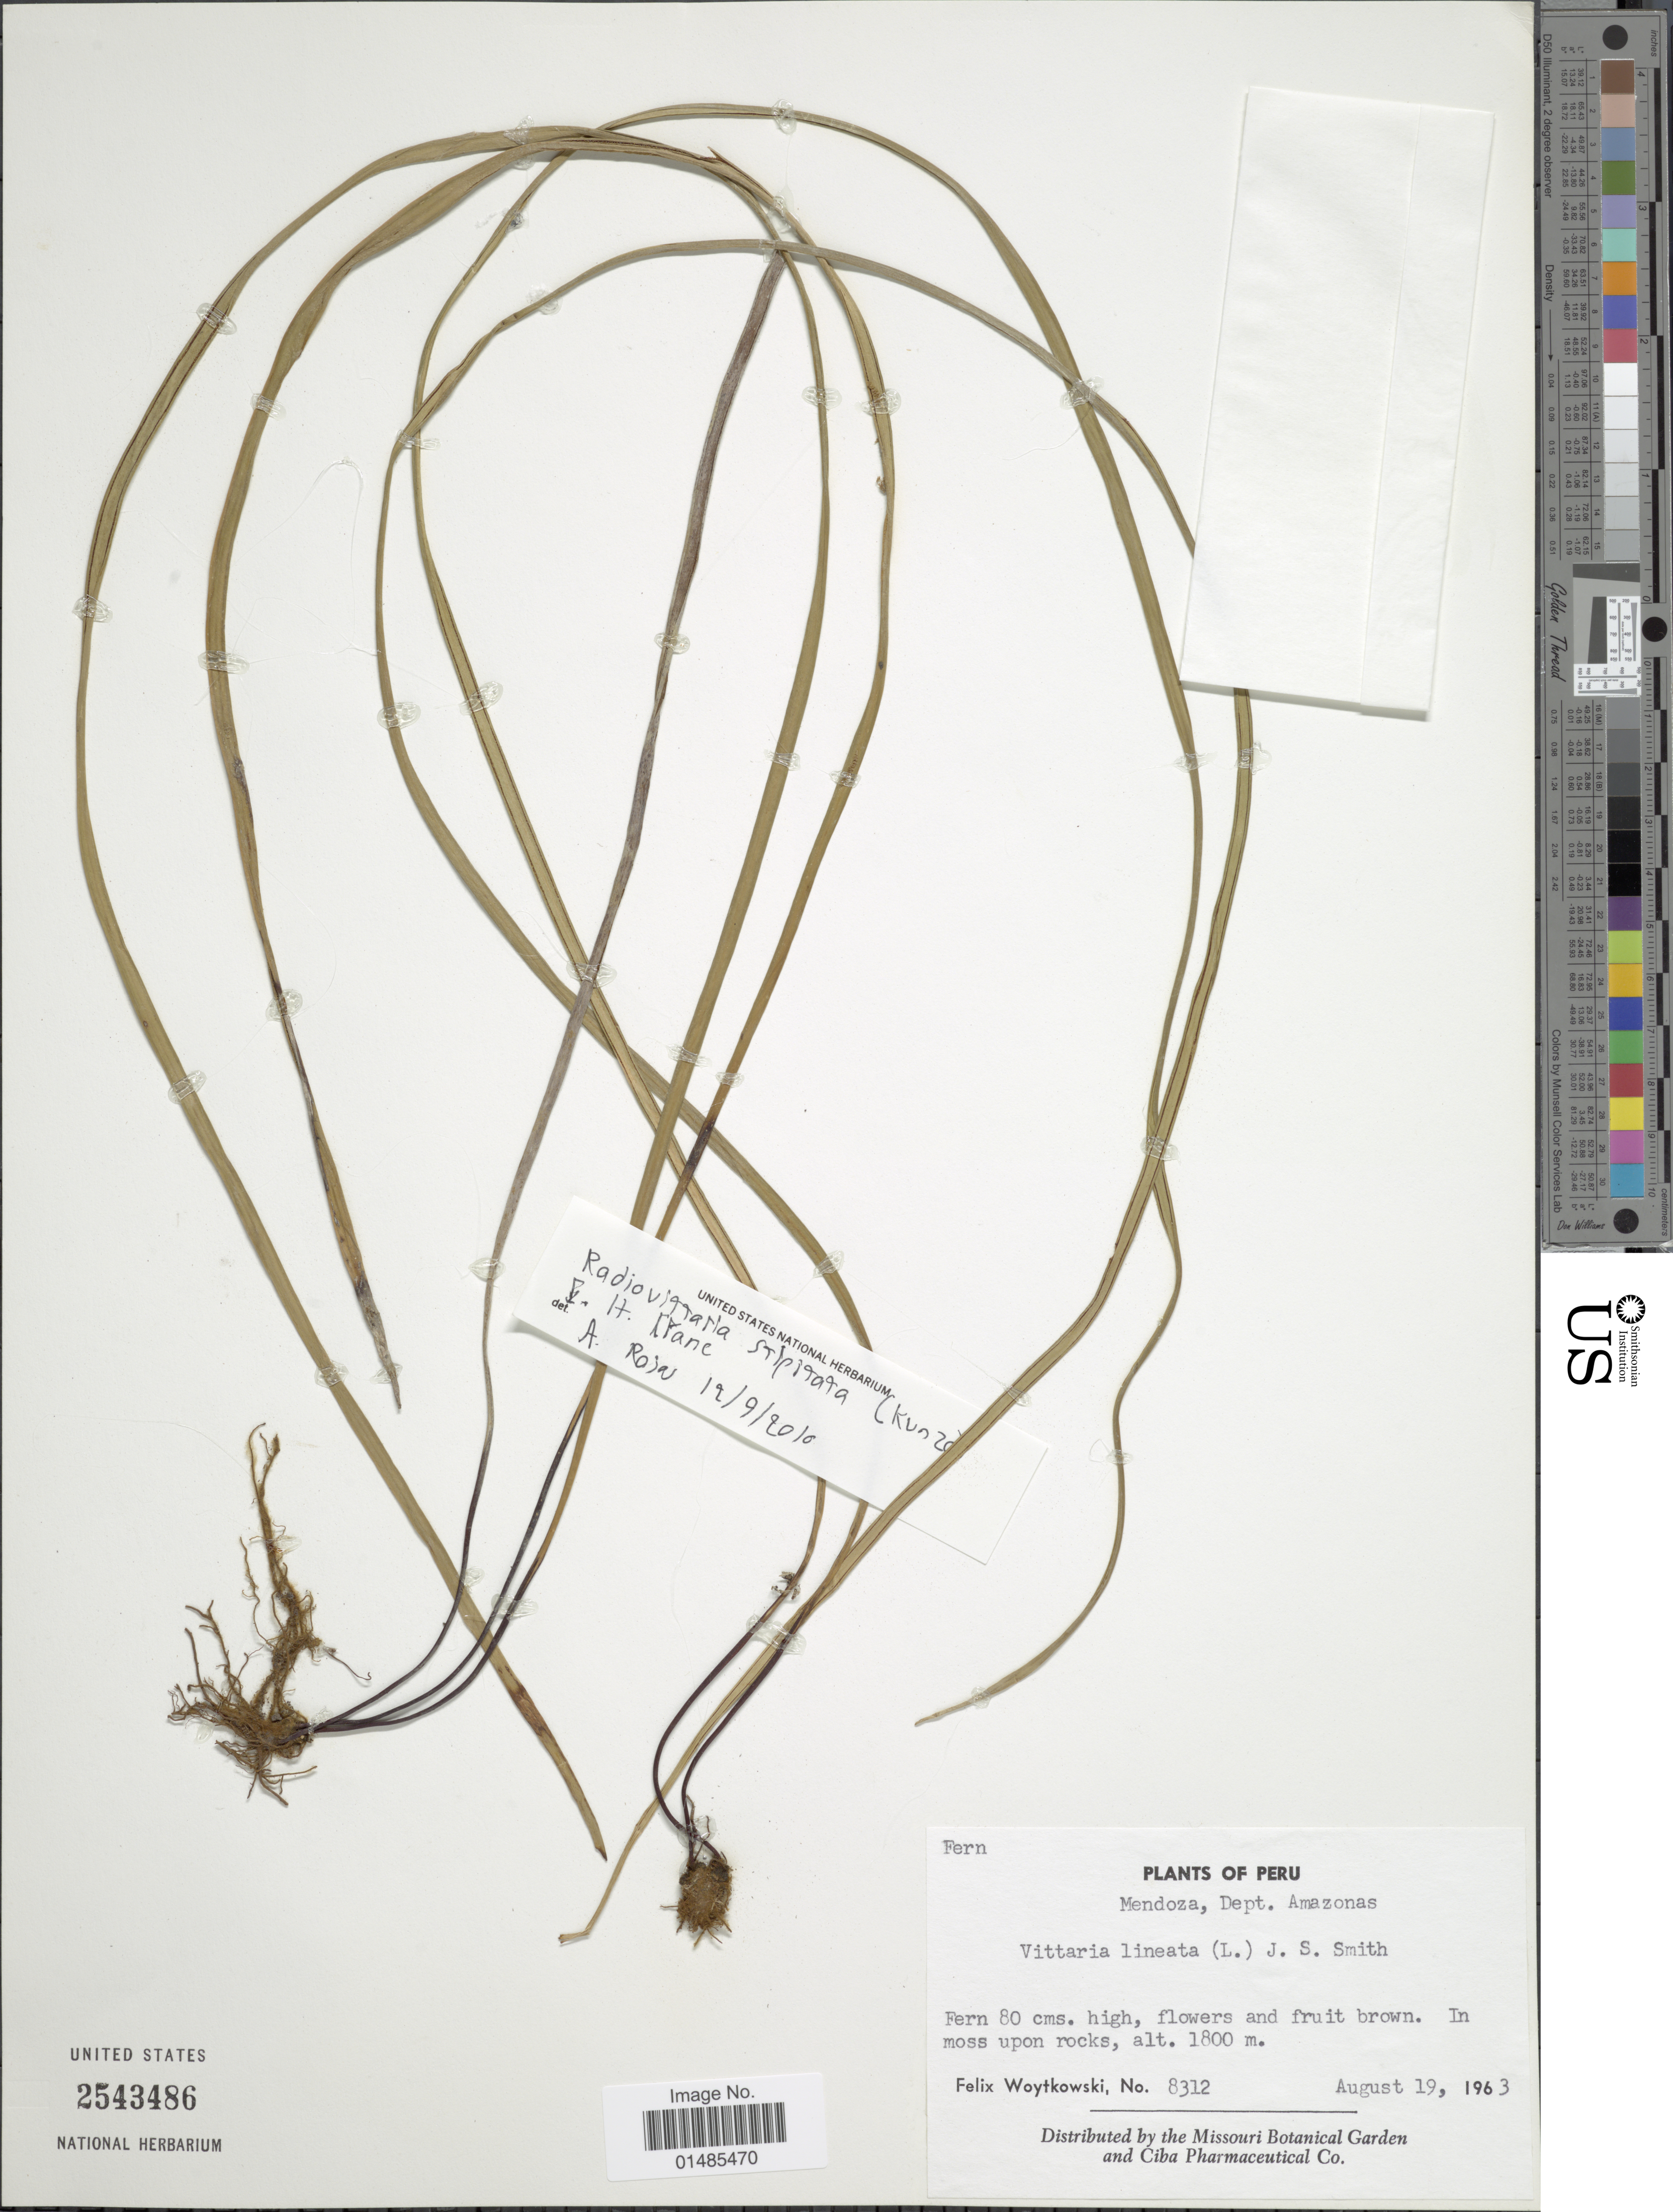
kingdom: Plantae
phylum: Tracheophyta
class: Polypodiopsida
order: Polypodiales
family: Pteridaceae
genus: Radiovittaria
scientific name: Radiovittaria stipitata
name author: (Kunze) E.H. Crane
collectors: F. Woytkowski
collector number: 8312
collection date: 1963-08-19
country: Peru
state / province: Amazonas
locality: Mendoza.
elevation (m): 1800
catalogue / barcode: US 2543486